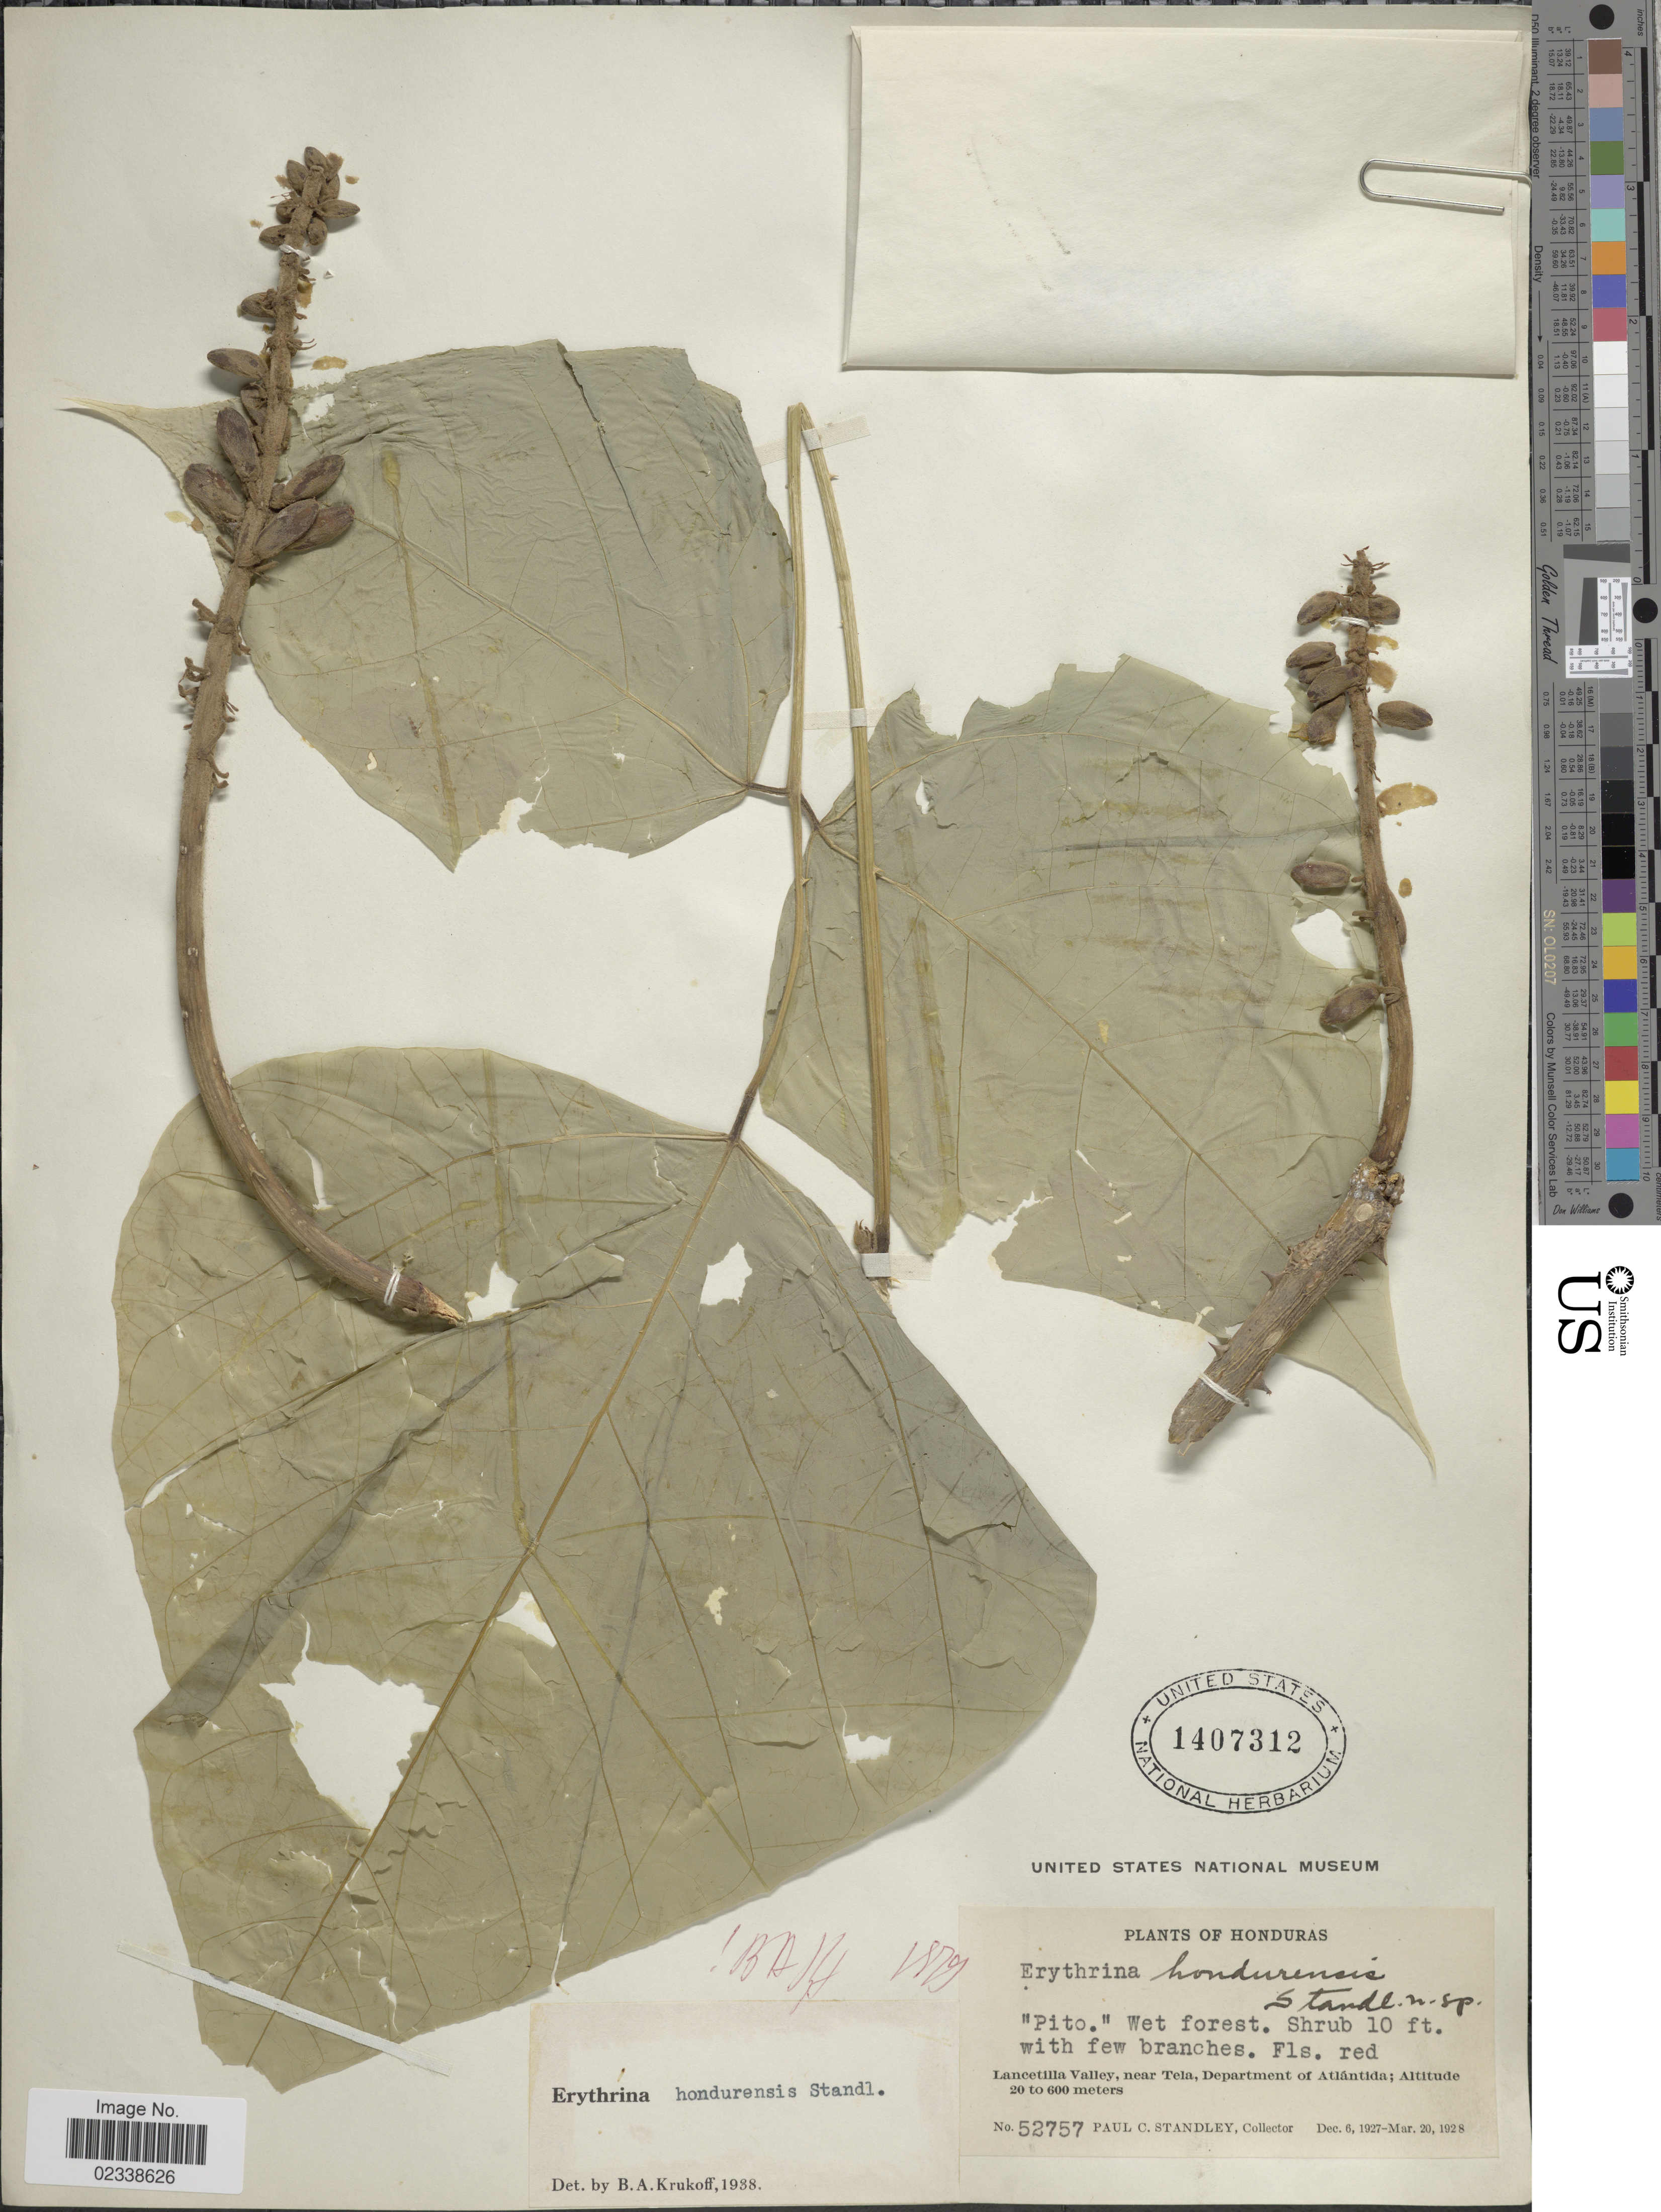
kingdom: Plantae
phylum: Tracheophyta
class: Magnoliopsida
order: Fabales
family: Fabaceae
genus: Erythrina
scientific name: Erythrina hondurensis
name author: Standl.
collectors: P. C. Standley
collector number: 52757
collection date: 1927-12-06/1928-03-20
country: Honduras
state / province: Atlántida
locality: Lancetilla Valley, near Tela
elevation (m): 20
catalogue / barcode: US 1407312